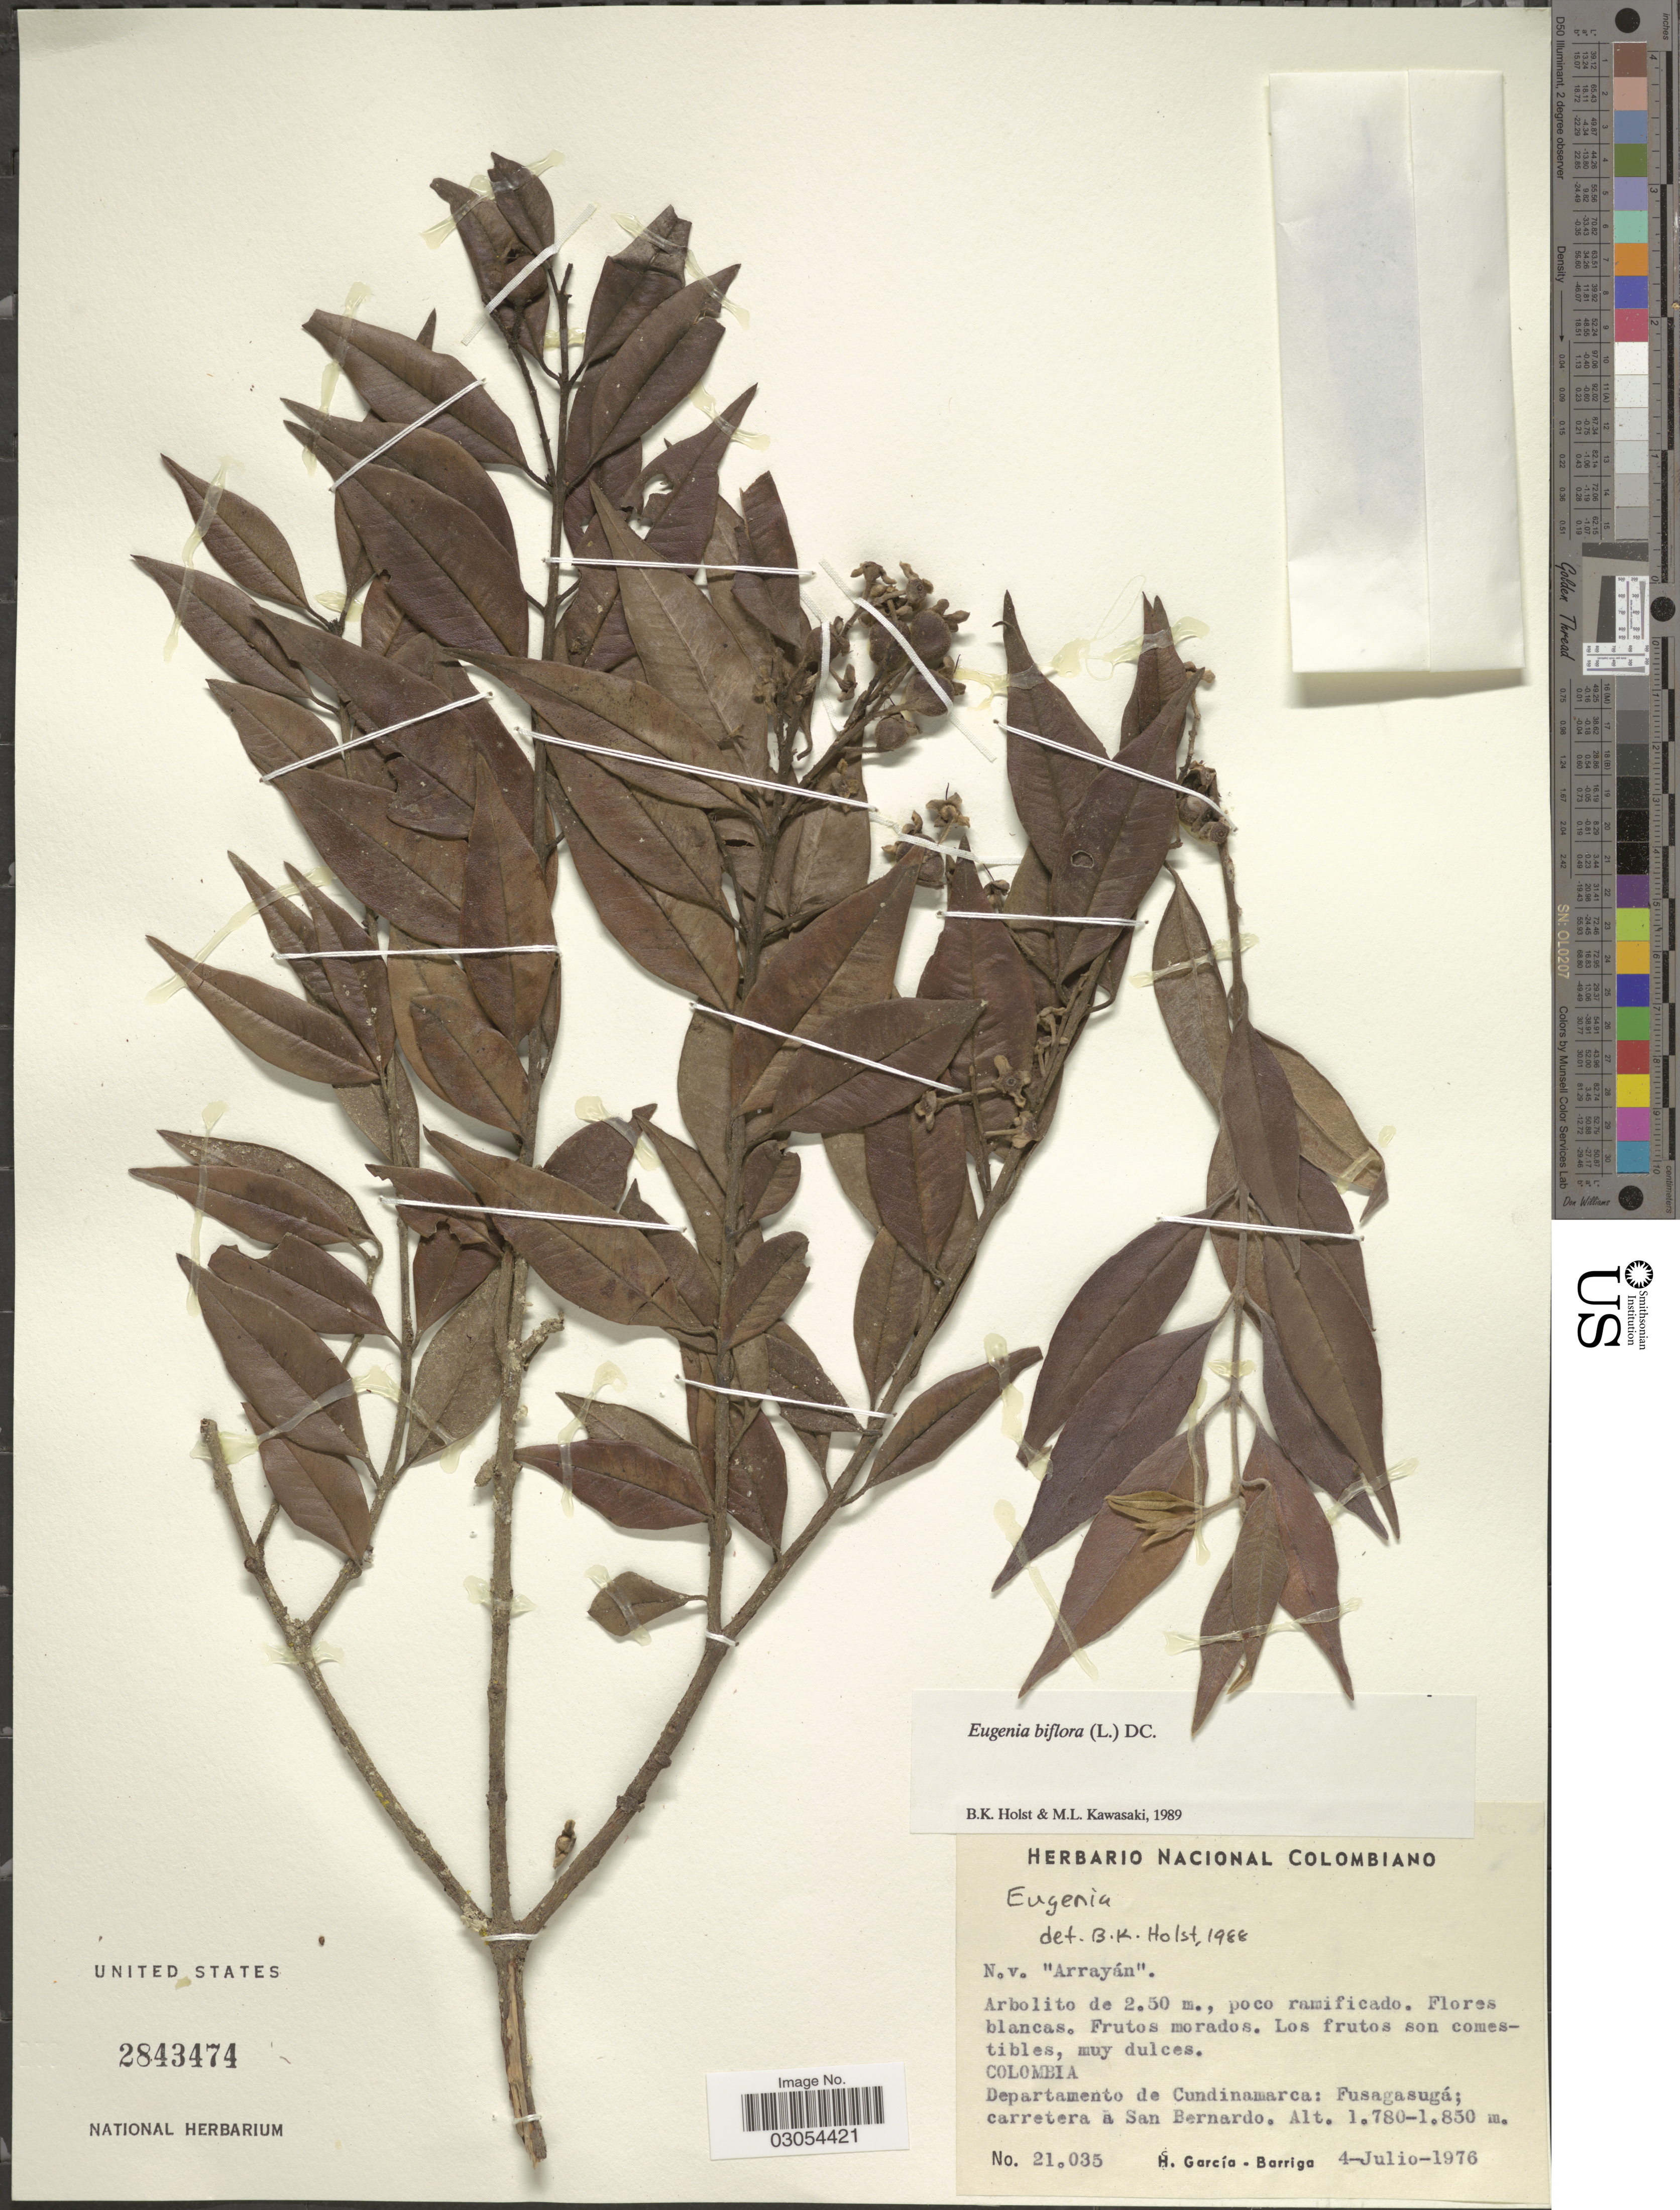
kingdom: Plantae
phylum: Tracheophyta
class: Magnoliopsida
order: Myrtales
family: Myrtaceae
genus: Eugenia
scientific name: Eugenia biflora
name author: (L.) DC.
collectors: H. García Barriga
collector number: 21035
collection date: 1976-07-04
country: Colombia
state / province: Cundinamarca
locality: Departamento de Cundinamarca: Fusagasugá; carretera a San Bernardo.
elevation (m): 1780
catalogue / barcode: US 2843474